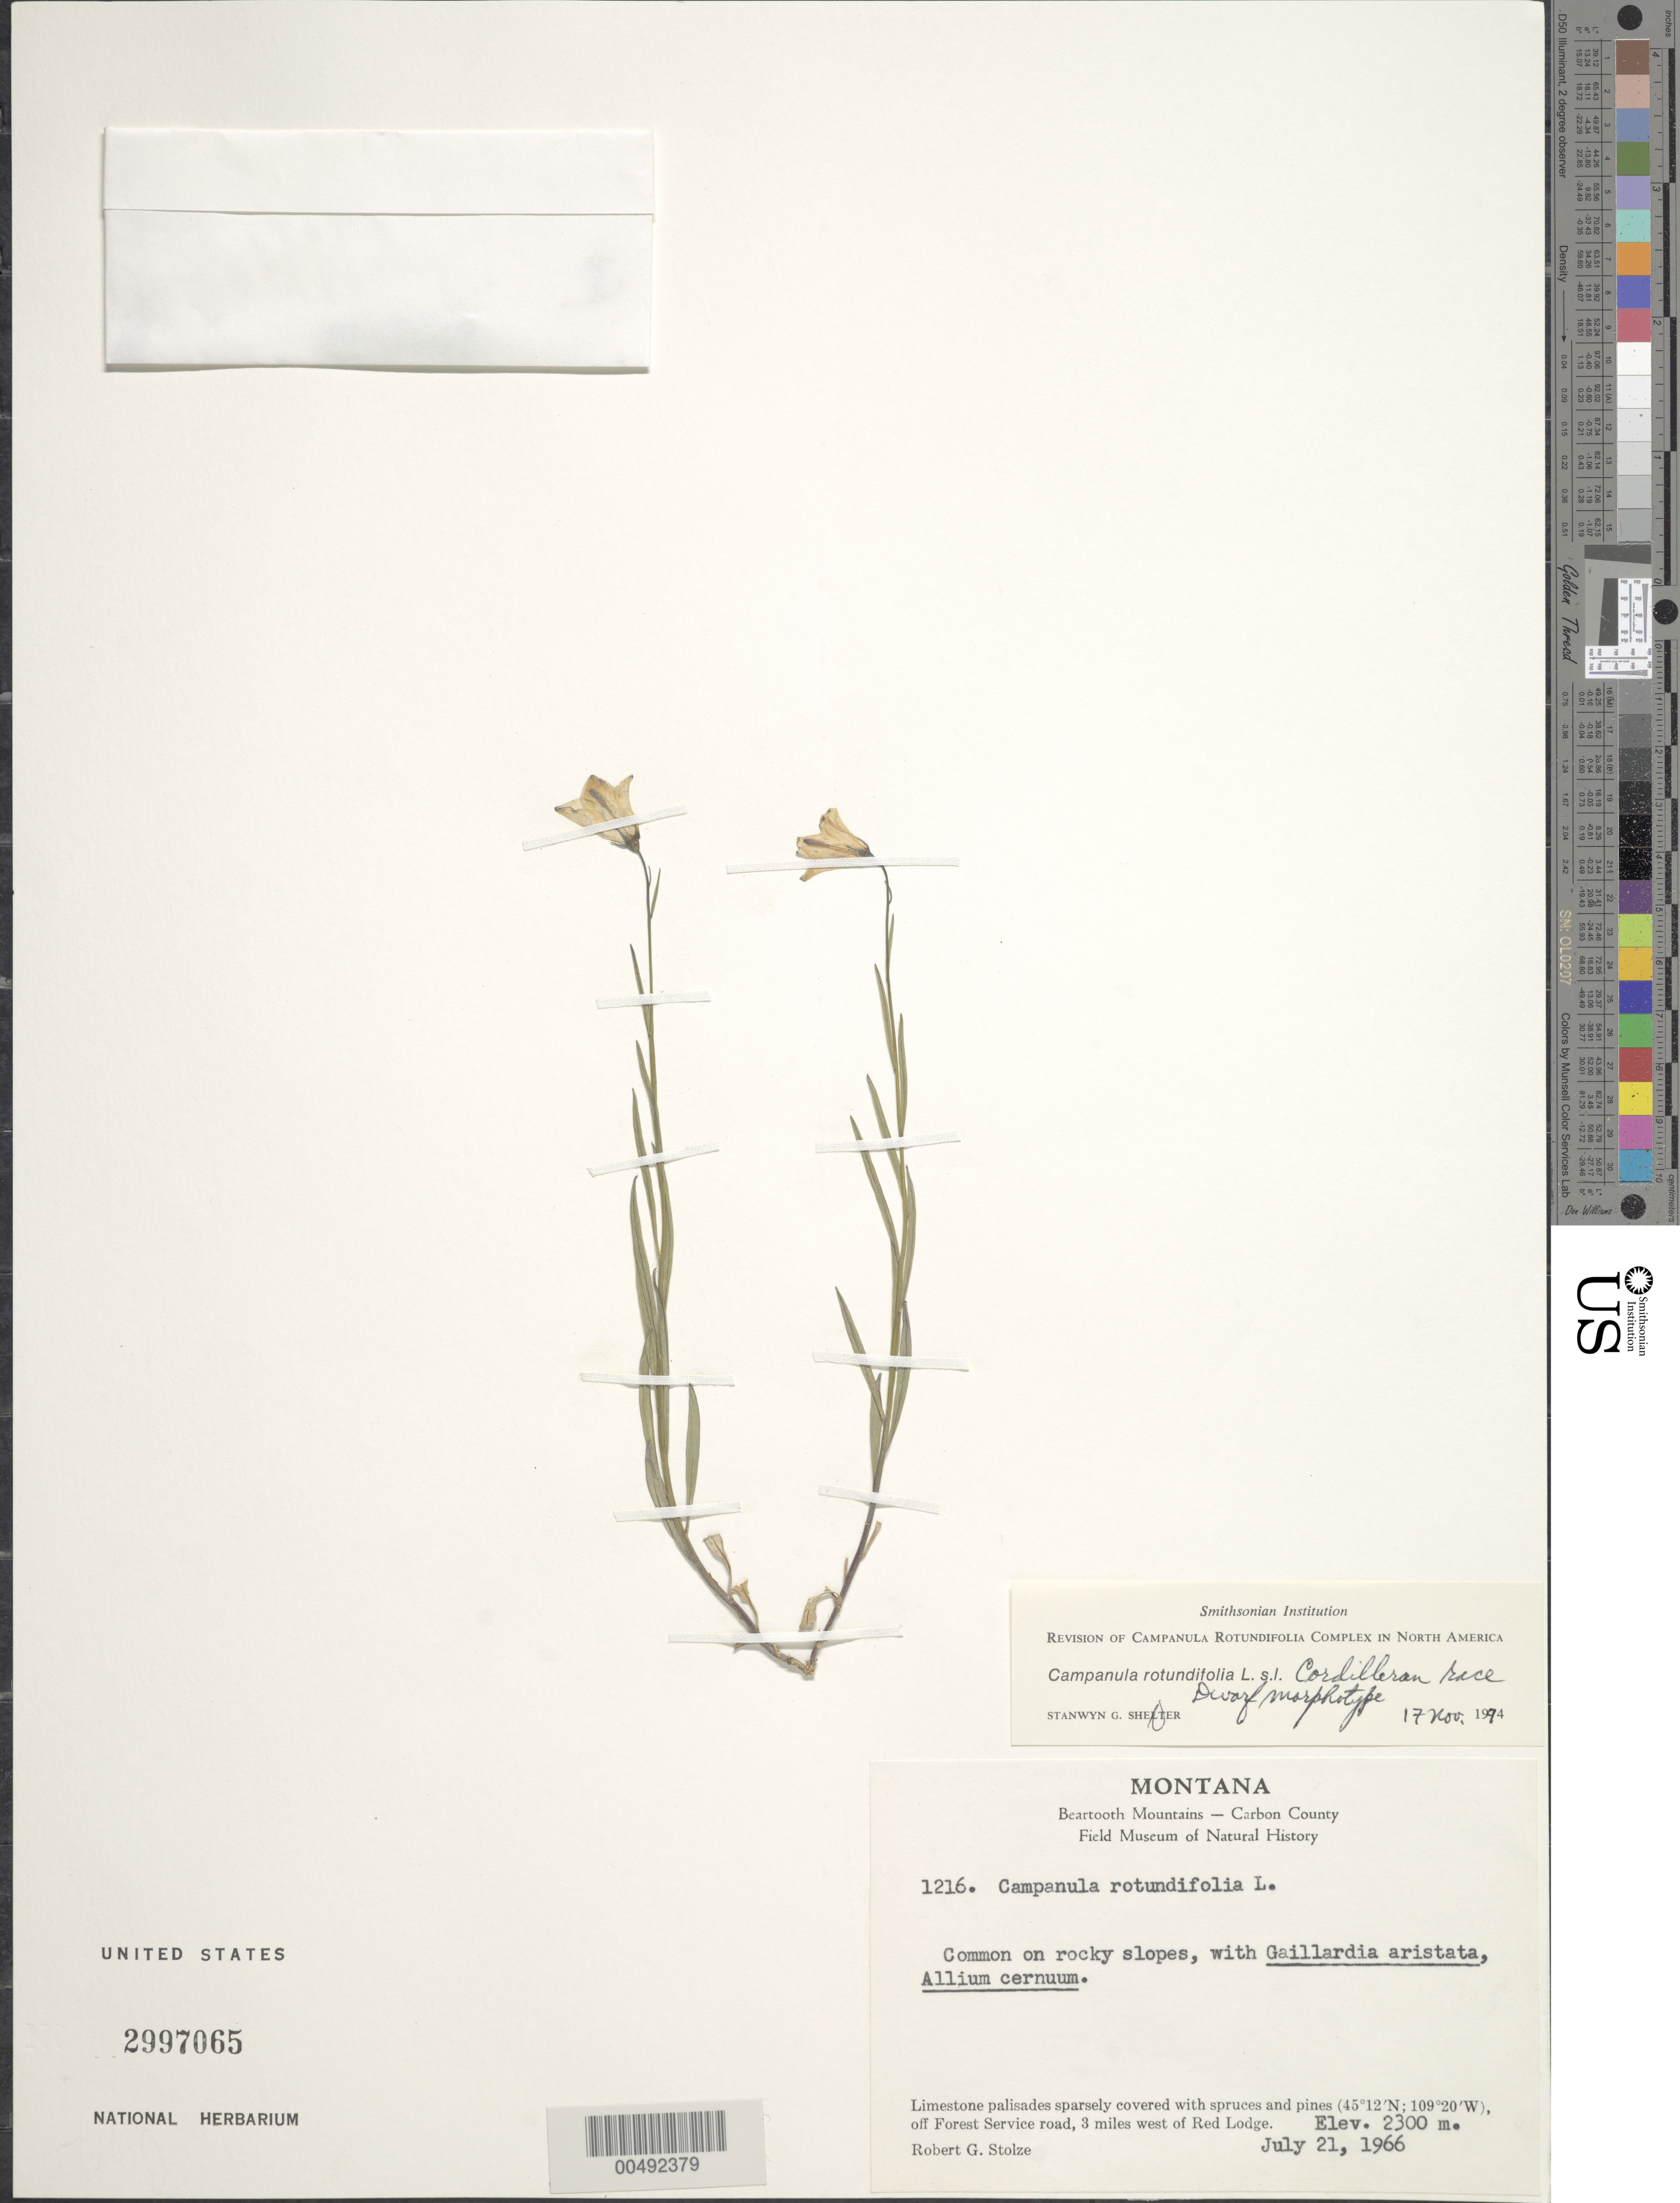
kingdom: Plantae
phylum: Tracheophyta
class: Magnoliopsida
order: Asterales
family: Campanulaceae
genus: Campanula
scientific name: Campanula rotundifolia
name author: L.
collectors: R. G. Stolze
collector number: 1216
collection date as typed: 21 Jul 1966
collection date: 1966-07-21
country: United States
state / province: Montana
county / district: Carbon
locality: Beartooth Mountains, 3 mi. W of Red Lodge, off Forest Service Road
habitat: common on rocky slopes, with Gaillardia aristata, Allium cernuum; limestone palisades sparsely covered with spruces and pines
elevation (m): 2300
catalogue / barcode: US 2997065